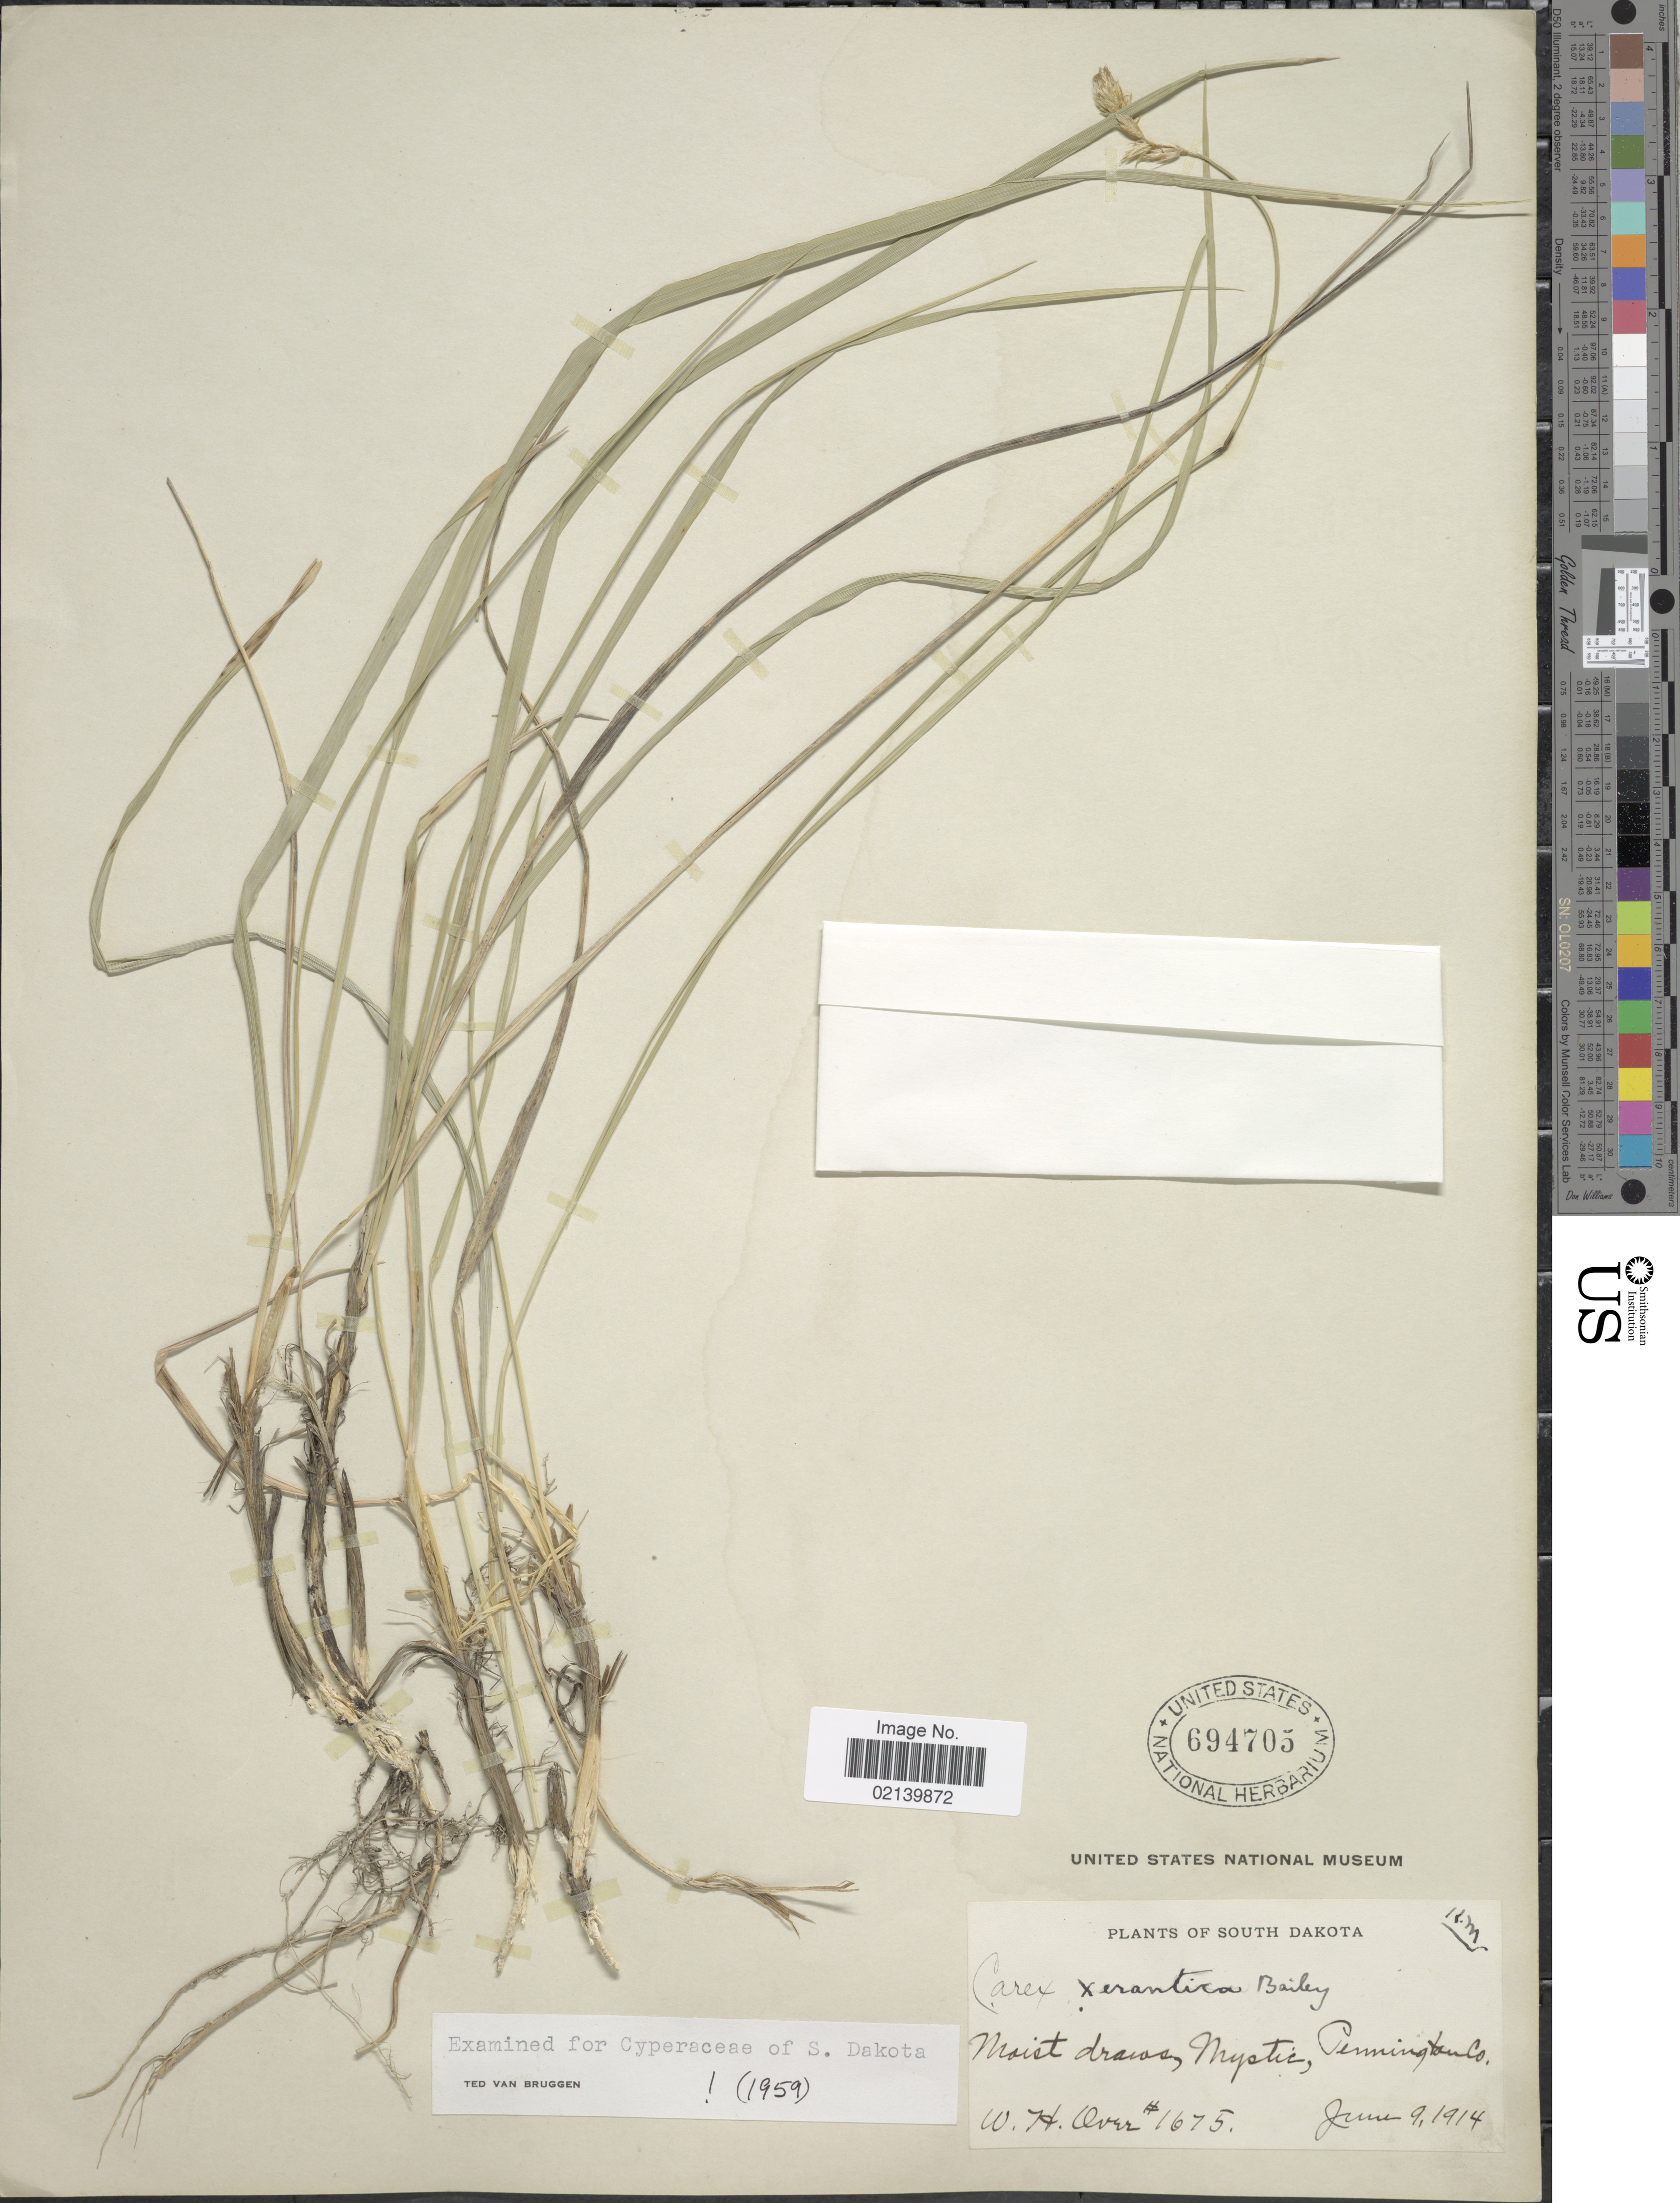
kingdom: Plantae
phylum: Tracheophyta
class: Liliopsida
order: Poales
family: Cyperaceae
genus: Carex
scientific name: Carex xerantica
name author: L.H. Bailey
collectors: W. Over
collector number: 1675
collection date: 1914-06-09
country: United States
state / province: South Dakota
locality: South Dakota, Moist draws, Mystic, Pennington Co.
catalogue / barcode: US 694705